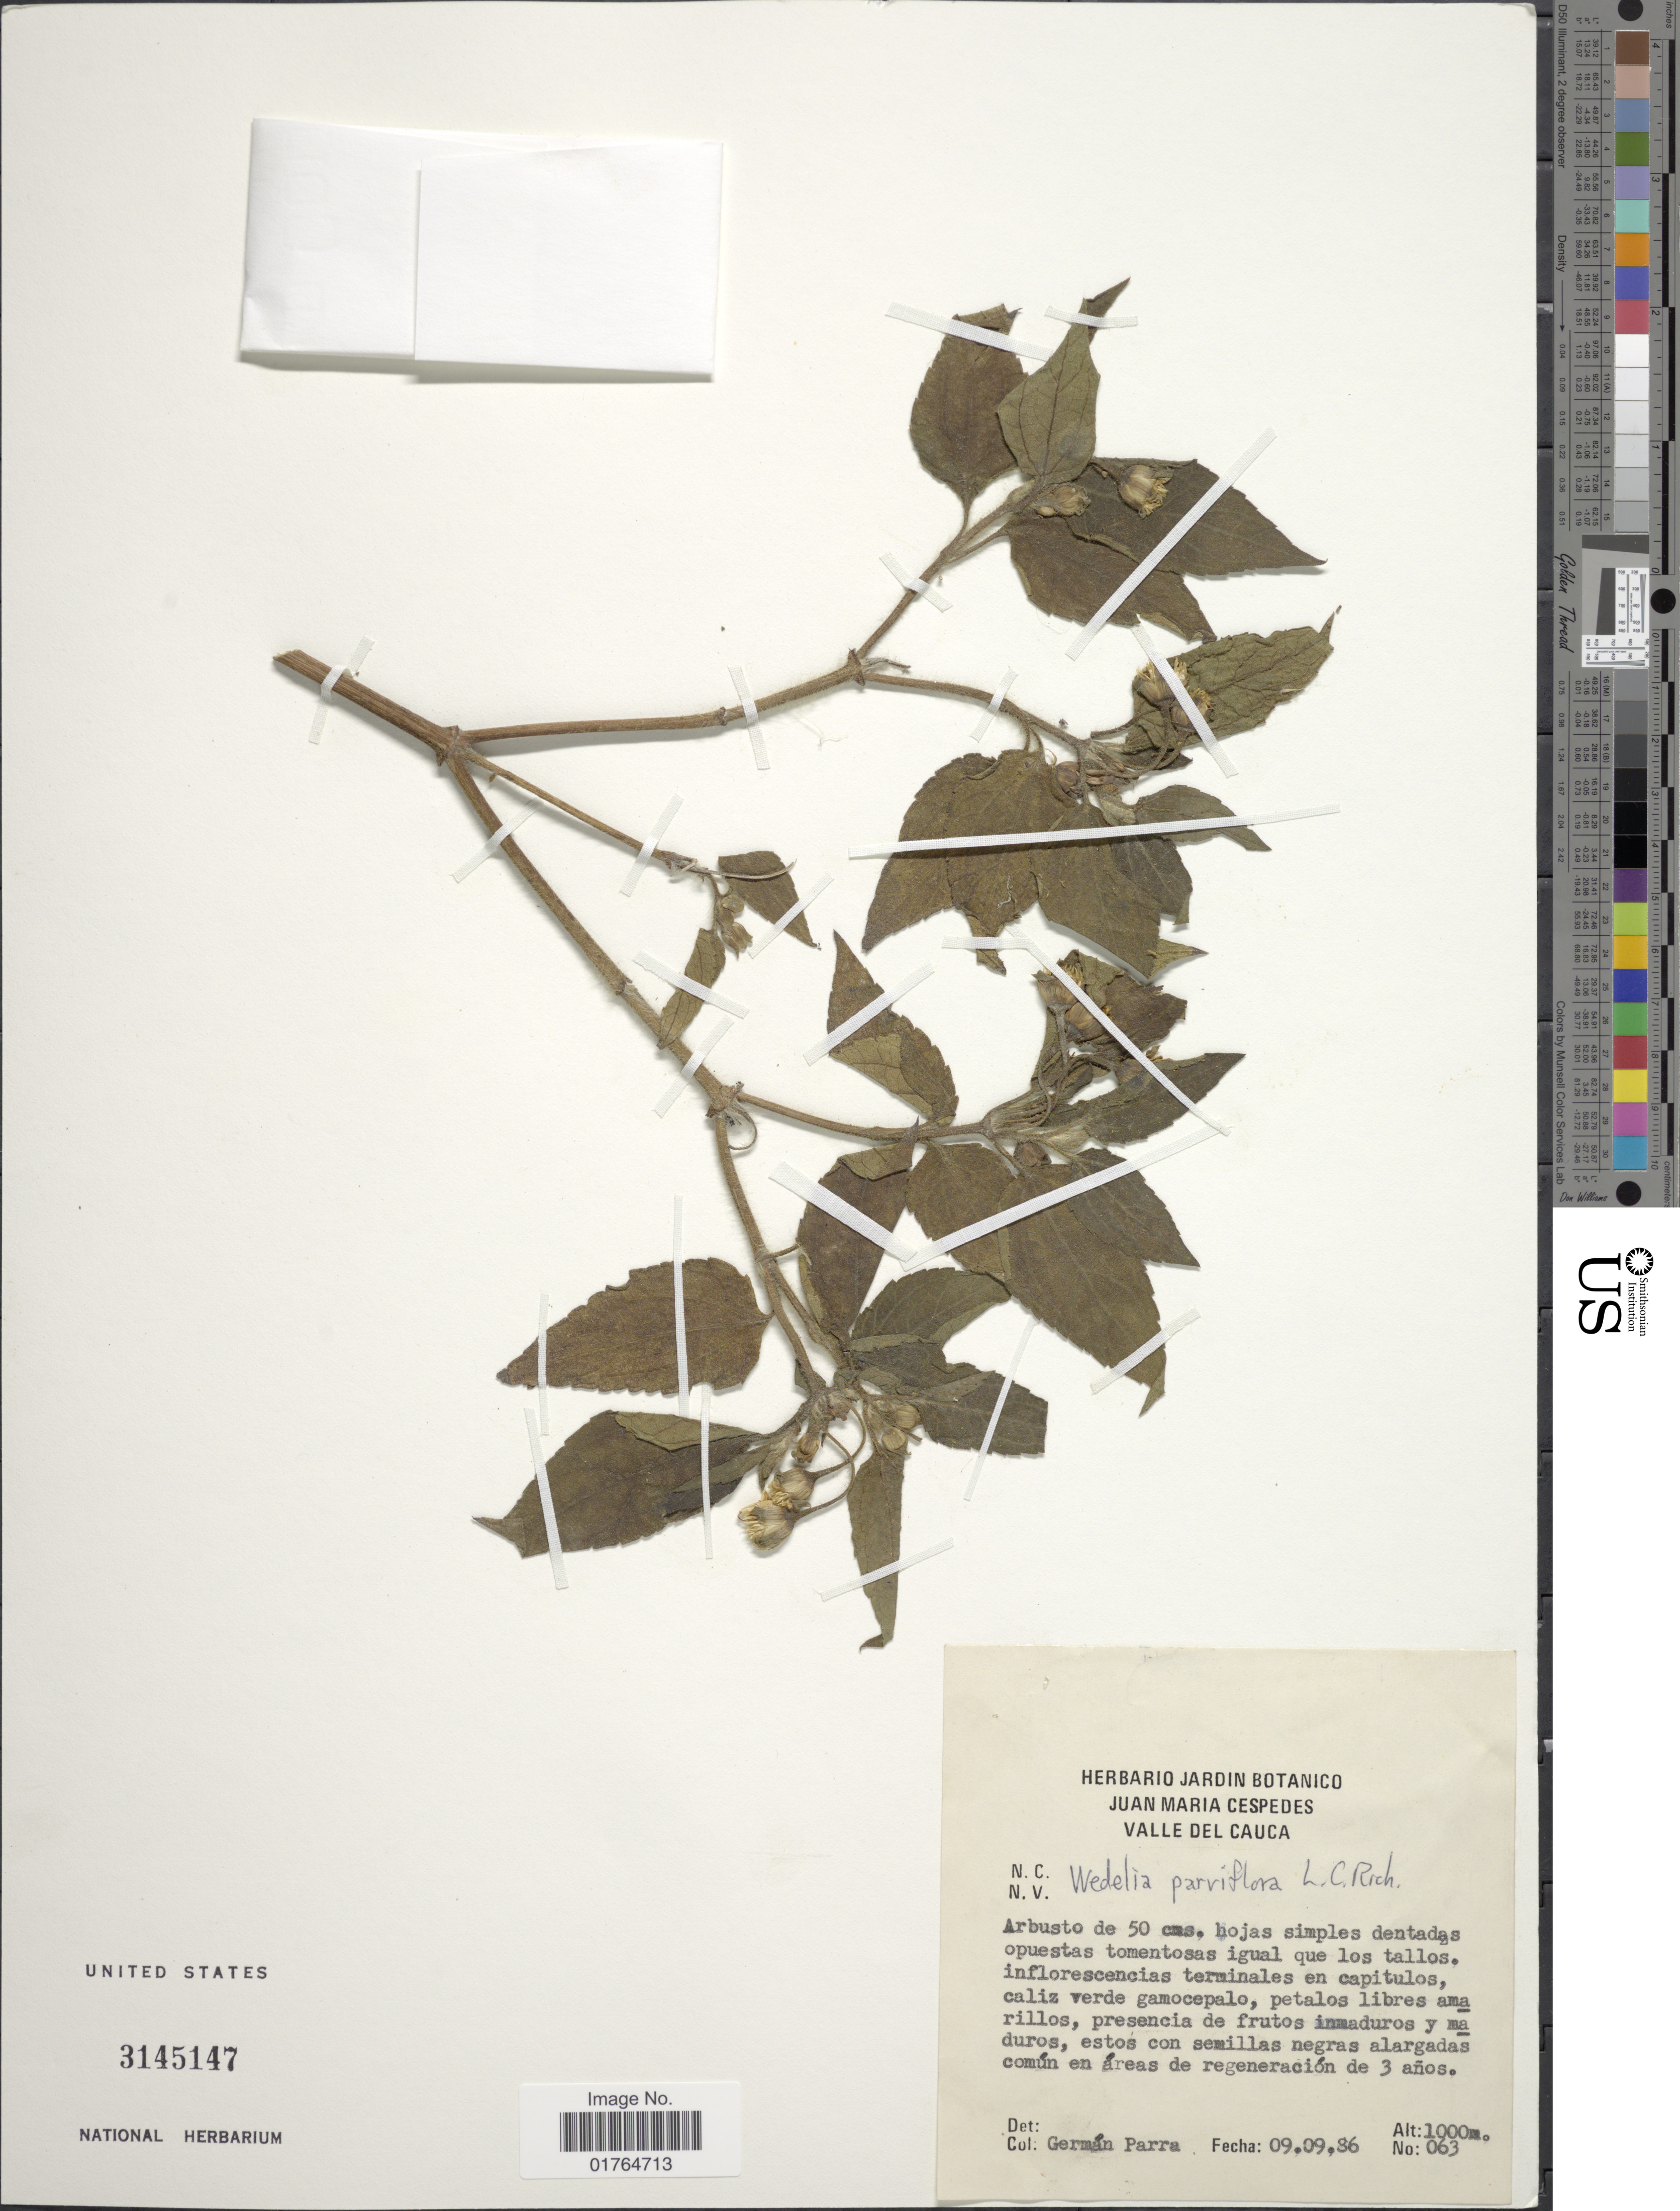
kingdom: Plantae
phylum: Tracheophyta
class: Magnoliopsida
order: Asterales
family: Asteraceae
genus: Wedelia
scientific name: Wedelia parviflora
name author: Rich.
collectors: G. Parra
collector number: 063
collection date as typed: Transcribed d/m/y: 9/9/86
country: Colombia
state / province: Valle del Cauca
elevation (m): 1000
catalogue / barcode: US 3145147